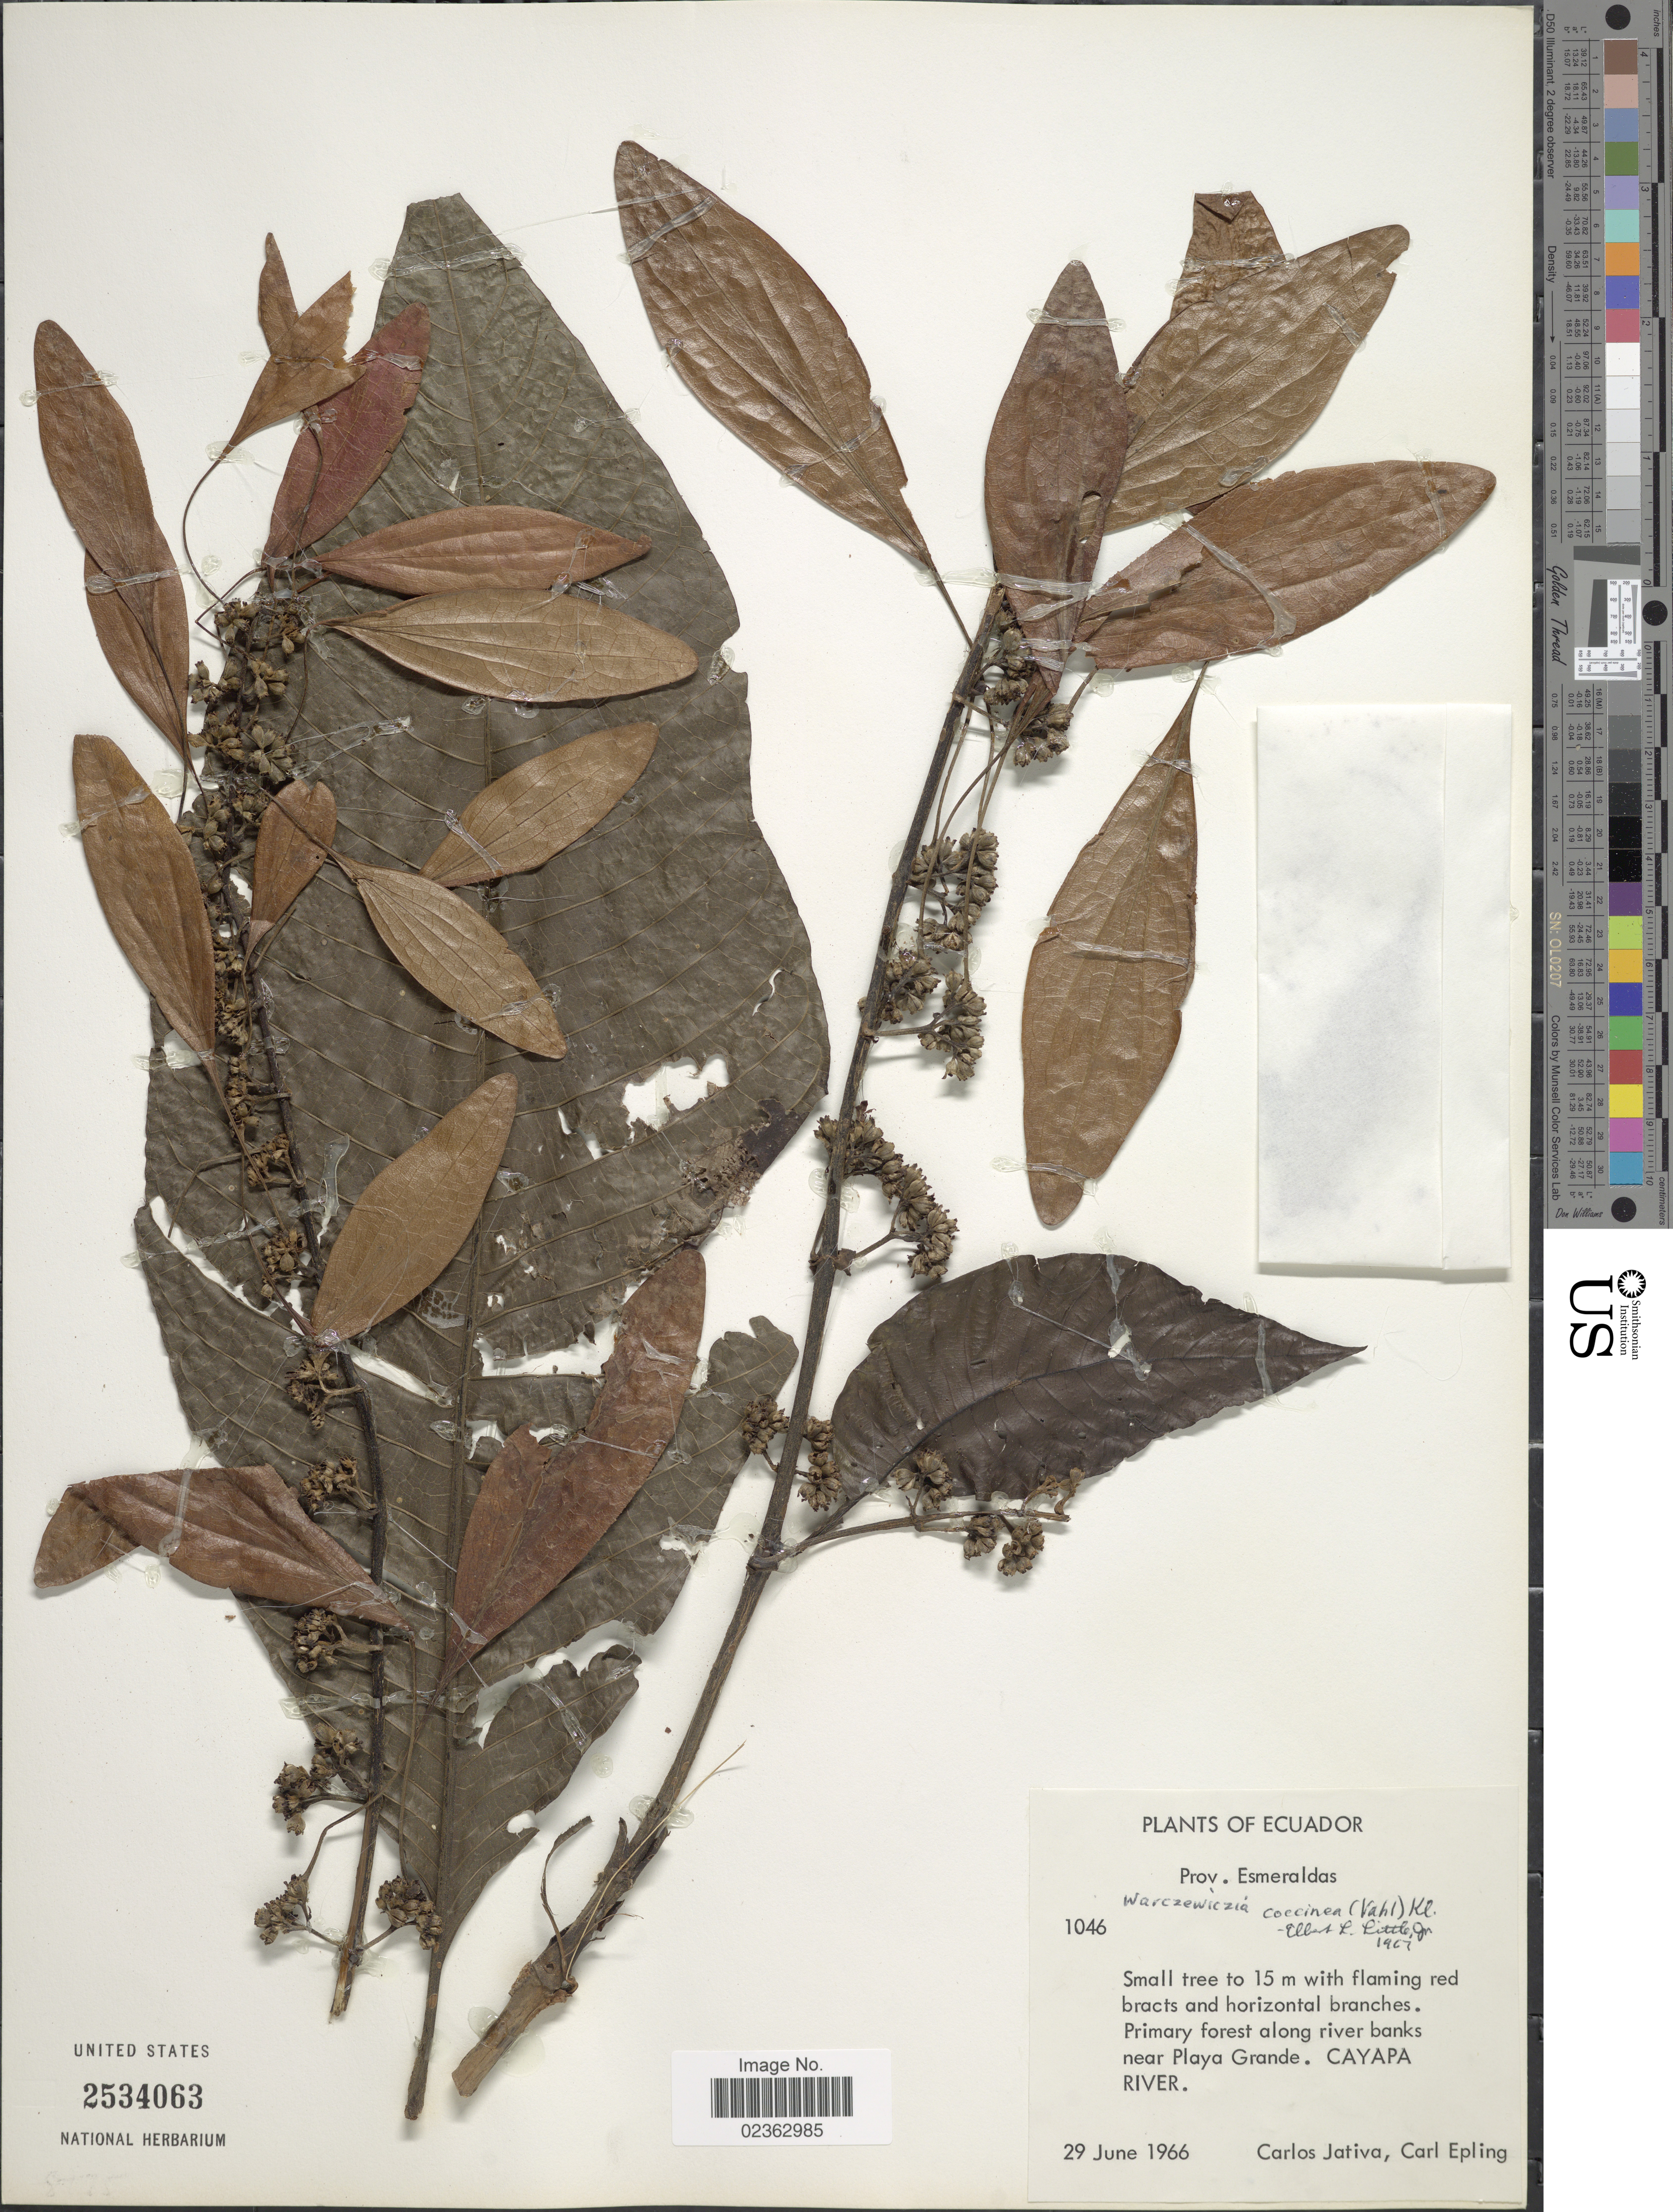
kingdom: Plantae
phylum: Tracheophyta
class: Magnoliopsida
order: Gentianales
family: Rubiaceae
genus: Warszewiczia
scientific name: Warszewiczia coccinea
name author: (Vahl) Klotzsch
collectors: C. D. Játiva & C. C. Epling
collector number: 1046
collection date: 1966-06-29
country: Ecuador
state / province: Esmeraldas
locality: Primary forest along river banks near Playa Grande, Cayapa River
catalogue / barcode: US 2534063